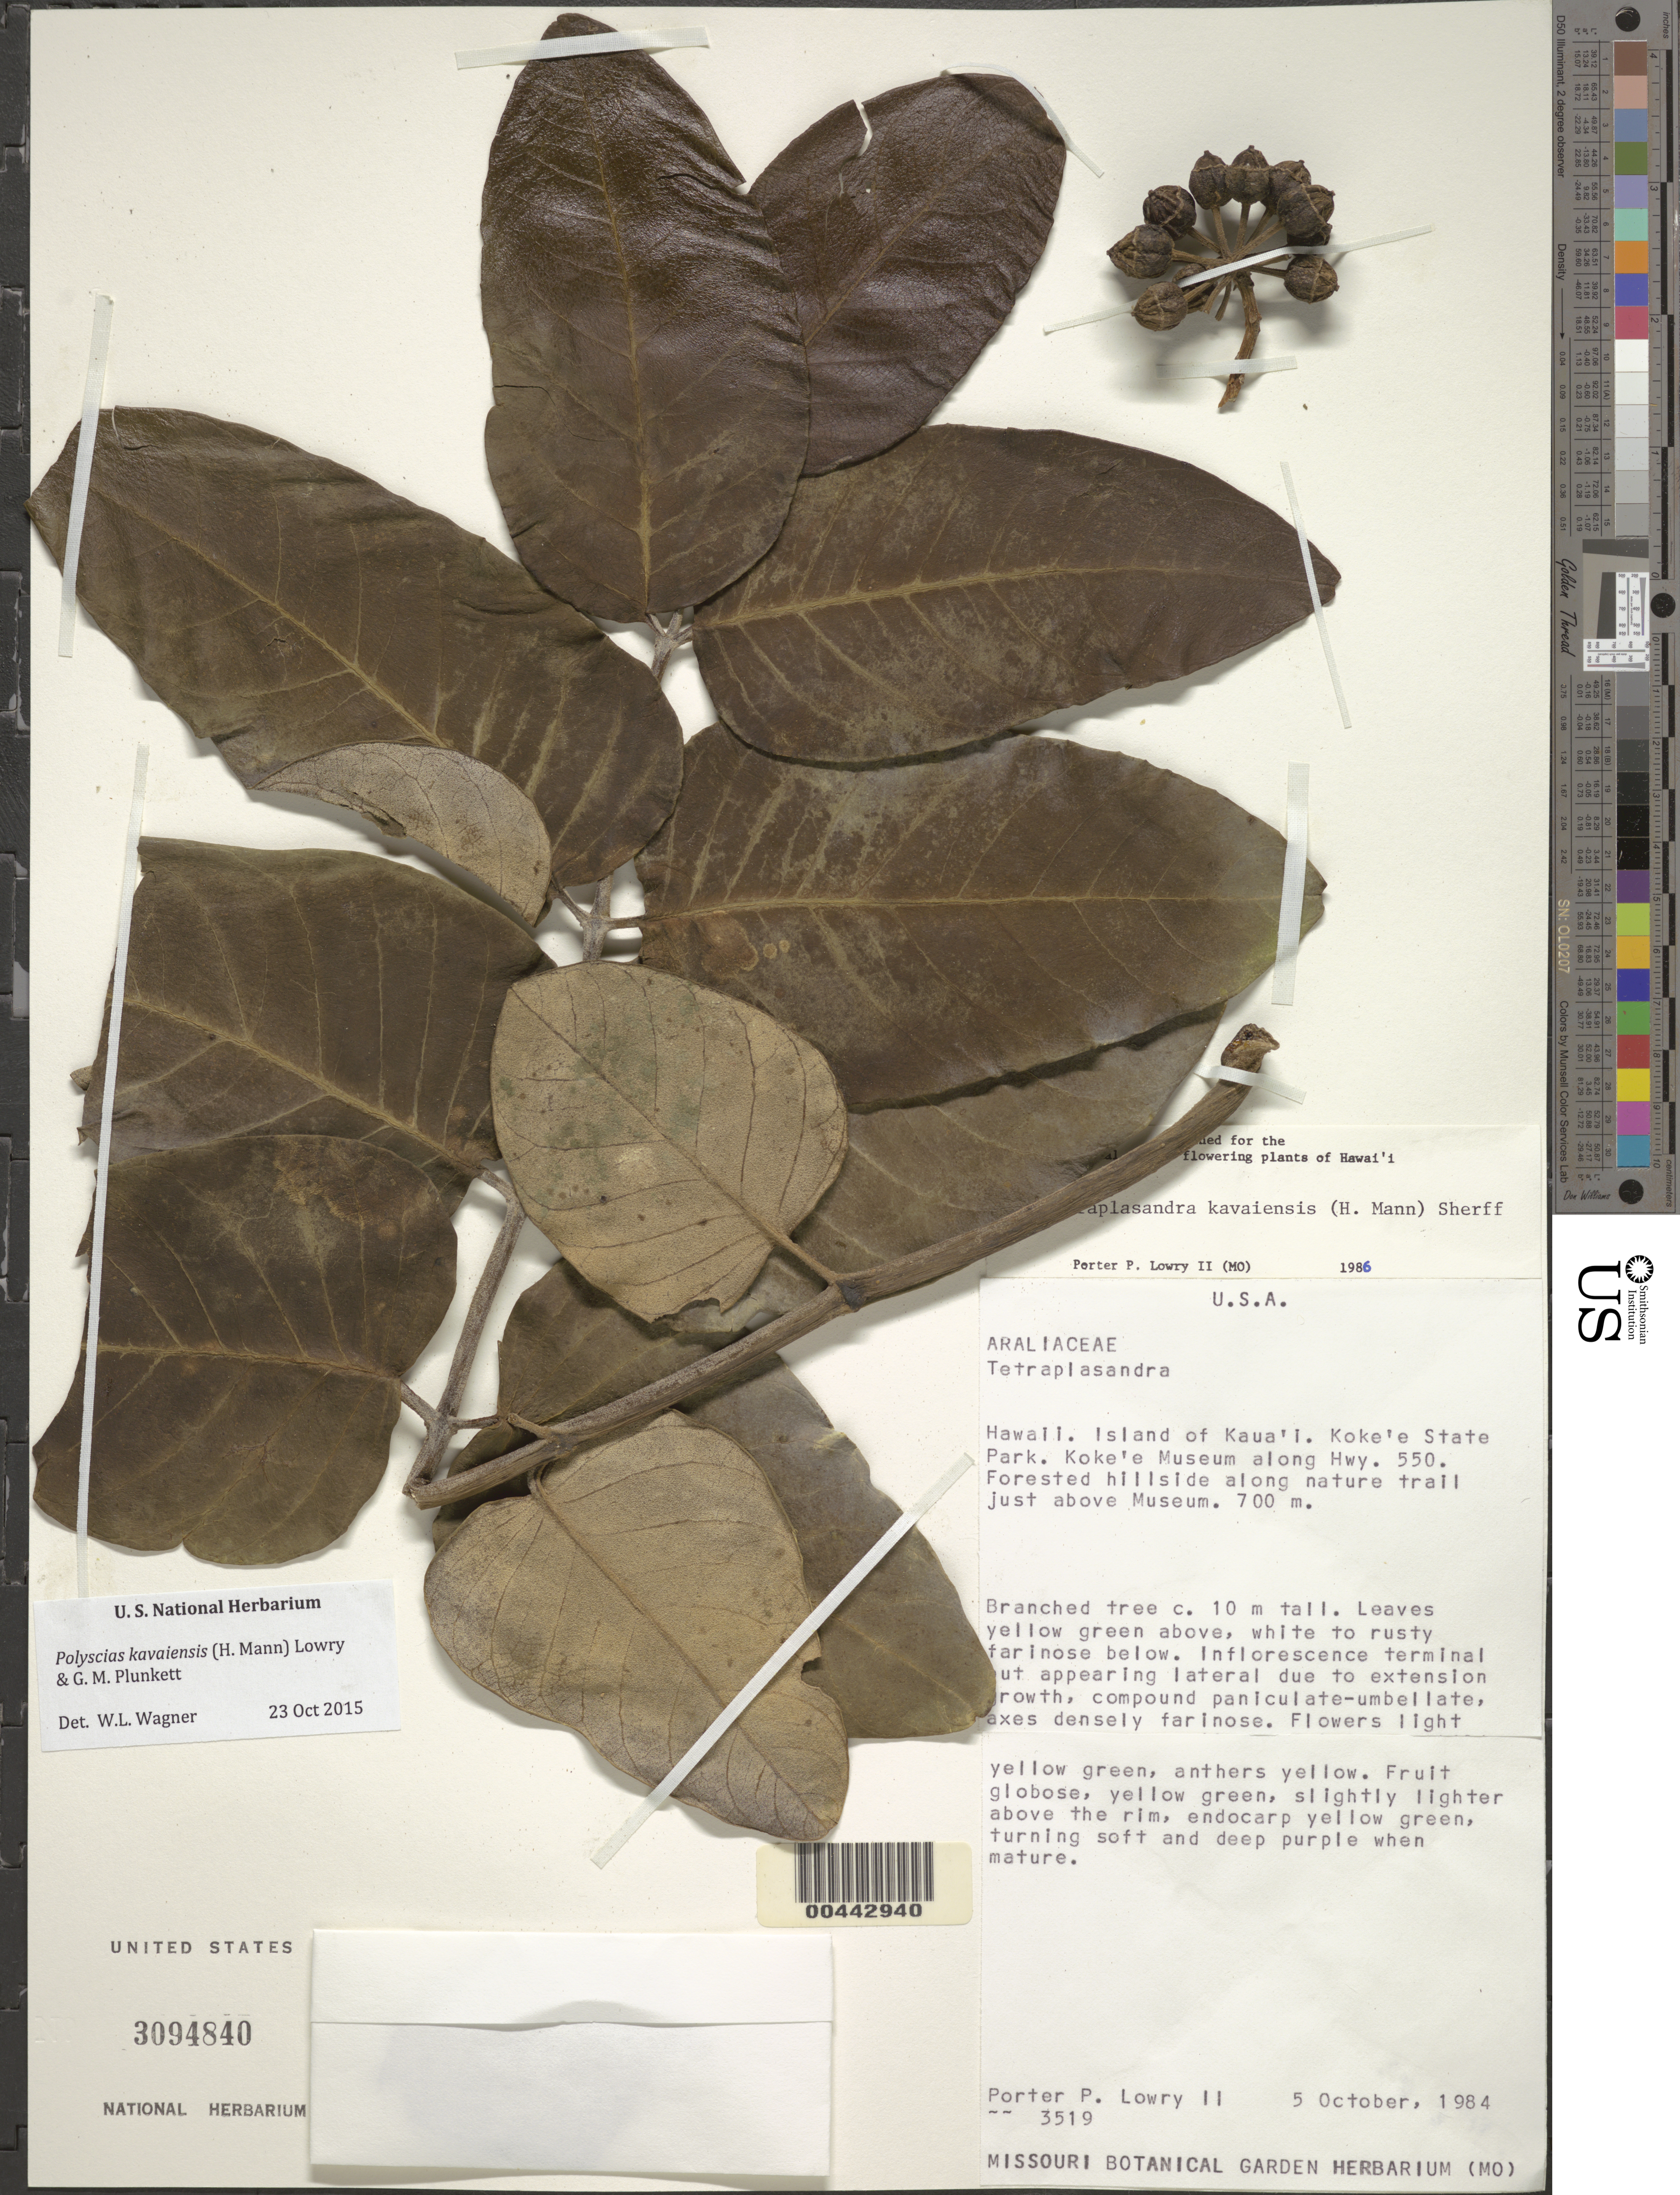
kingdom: Plantae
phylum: Tracheophyta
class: Magnoliopsida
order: Apiales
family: Araliaceae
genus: Polyscias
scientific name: Polyscias kavaiensis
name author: (H. Mann) Lowry & G. M. Plunkett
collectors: P. P. Lowry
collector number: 3519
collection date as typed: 5 Oct 1984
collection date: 1984-10-05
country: United States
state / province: Hawaii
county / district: Kauai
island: Kaua'i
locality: Koke'e State Park. Koke'e Museum along Hwy. 550. Hillside along nature trail just above Museum.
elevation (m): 700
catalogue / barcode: US 3094840